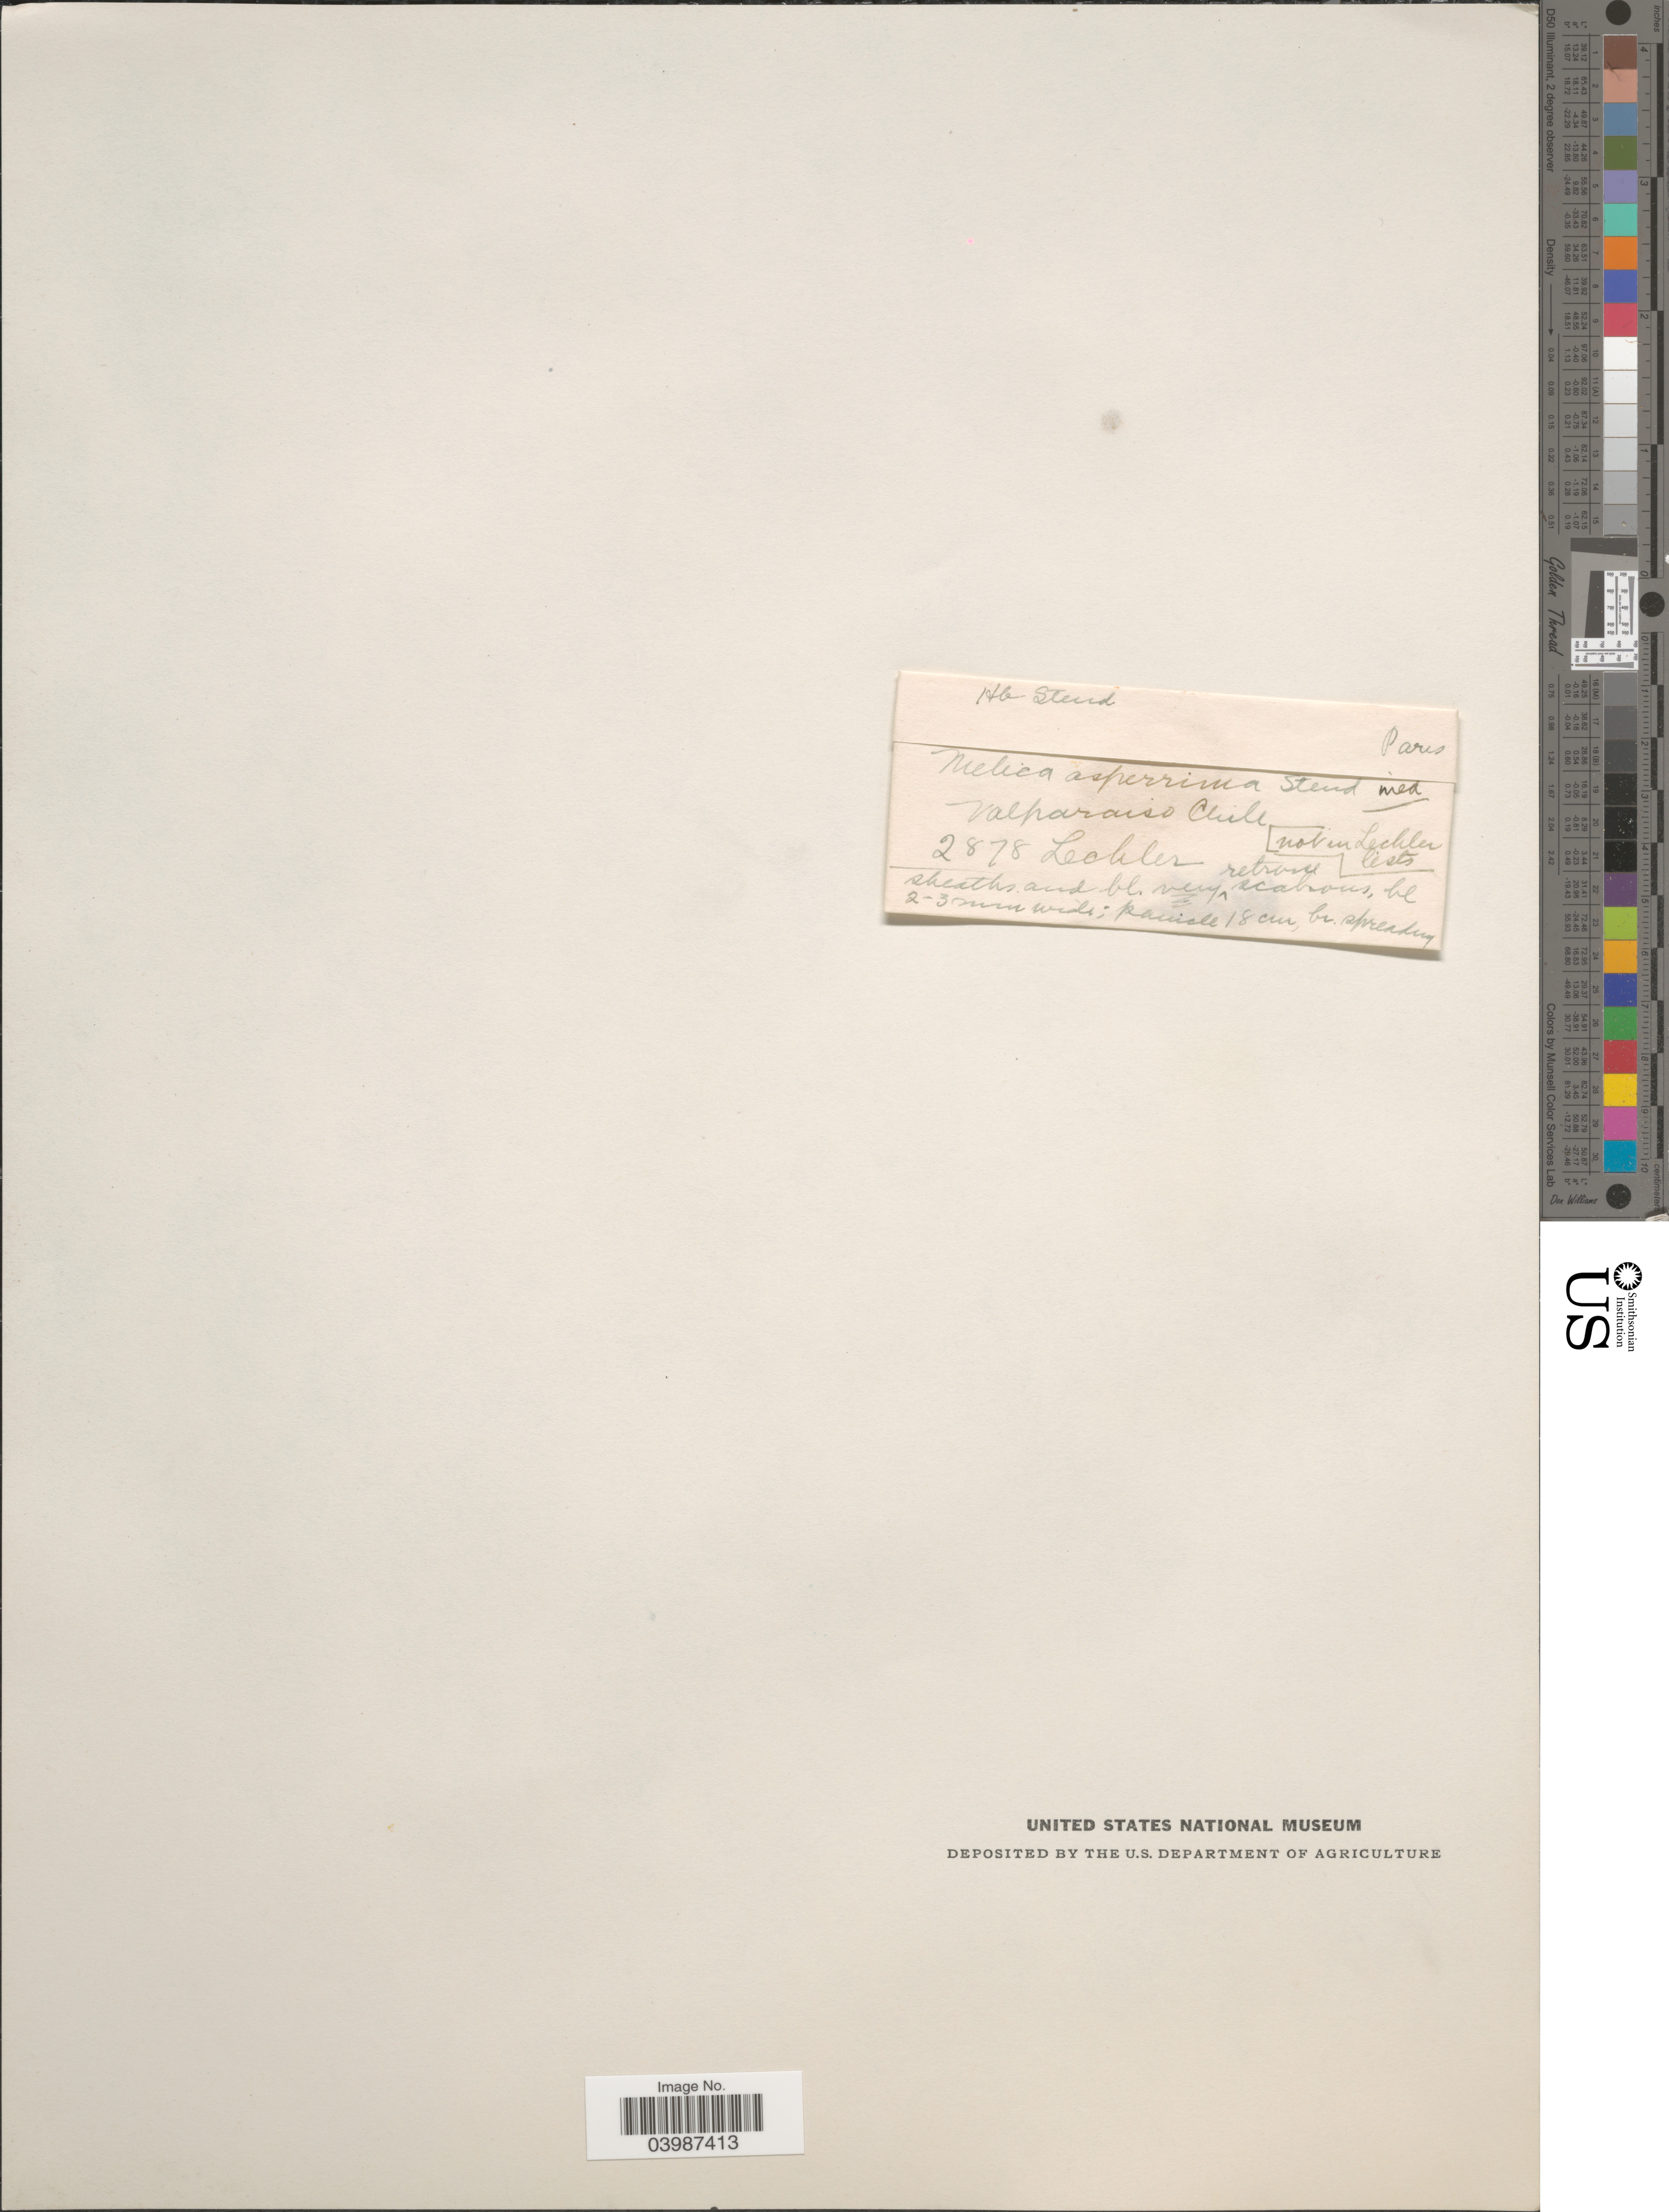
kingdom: Plantae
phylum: Tracheophyta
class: Liliopsida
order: Poales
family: Poaceae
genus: Melica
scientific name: Melica sp.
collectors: -. Lechler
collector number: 2878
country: Chile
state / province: Valparaíso (V)